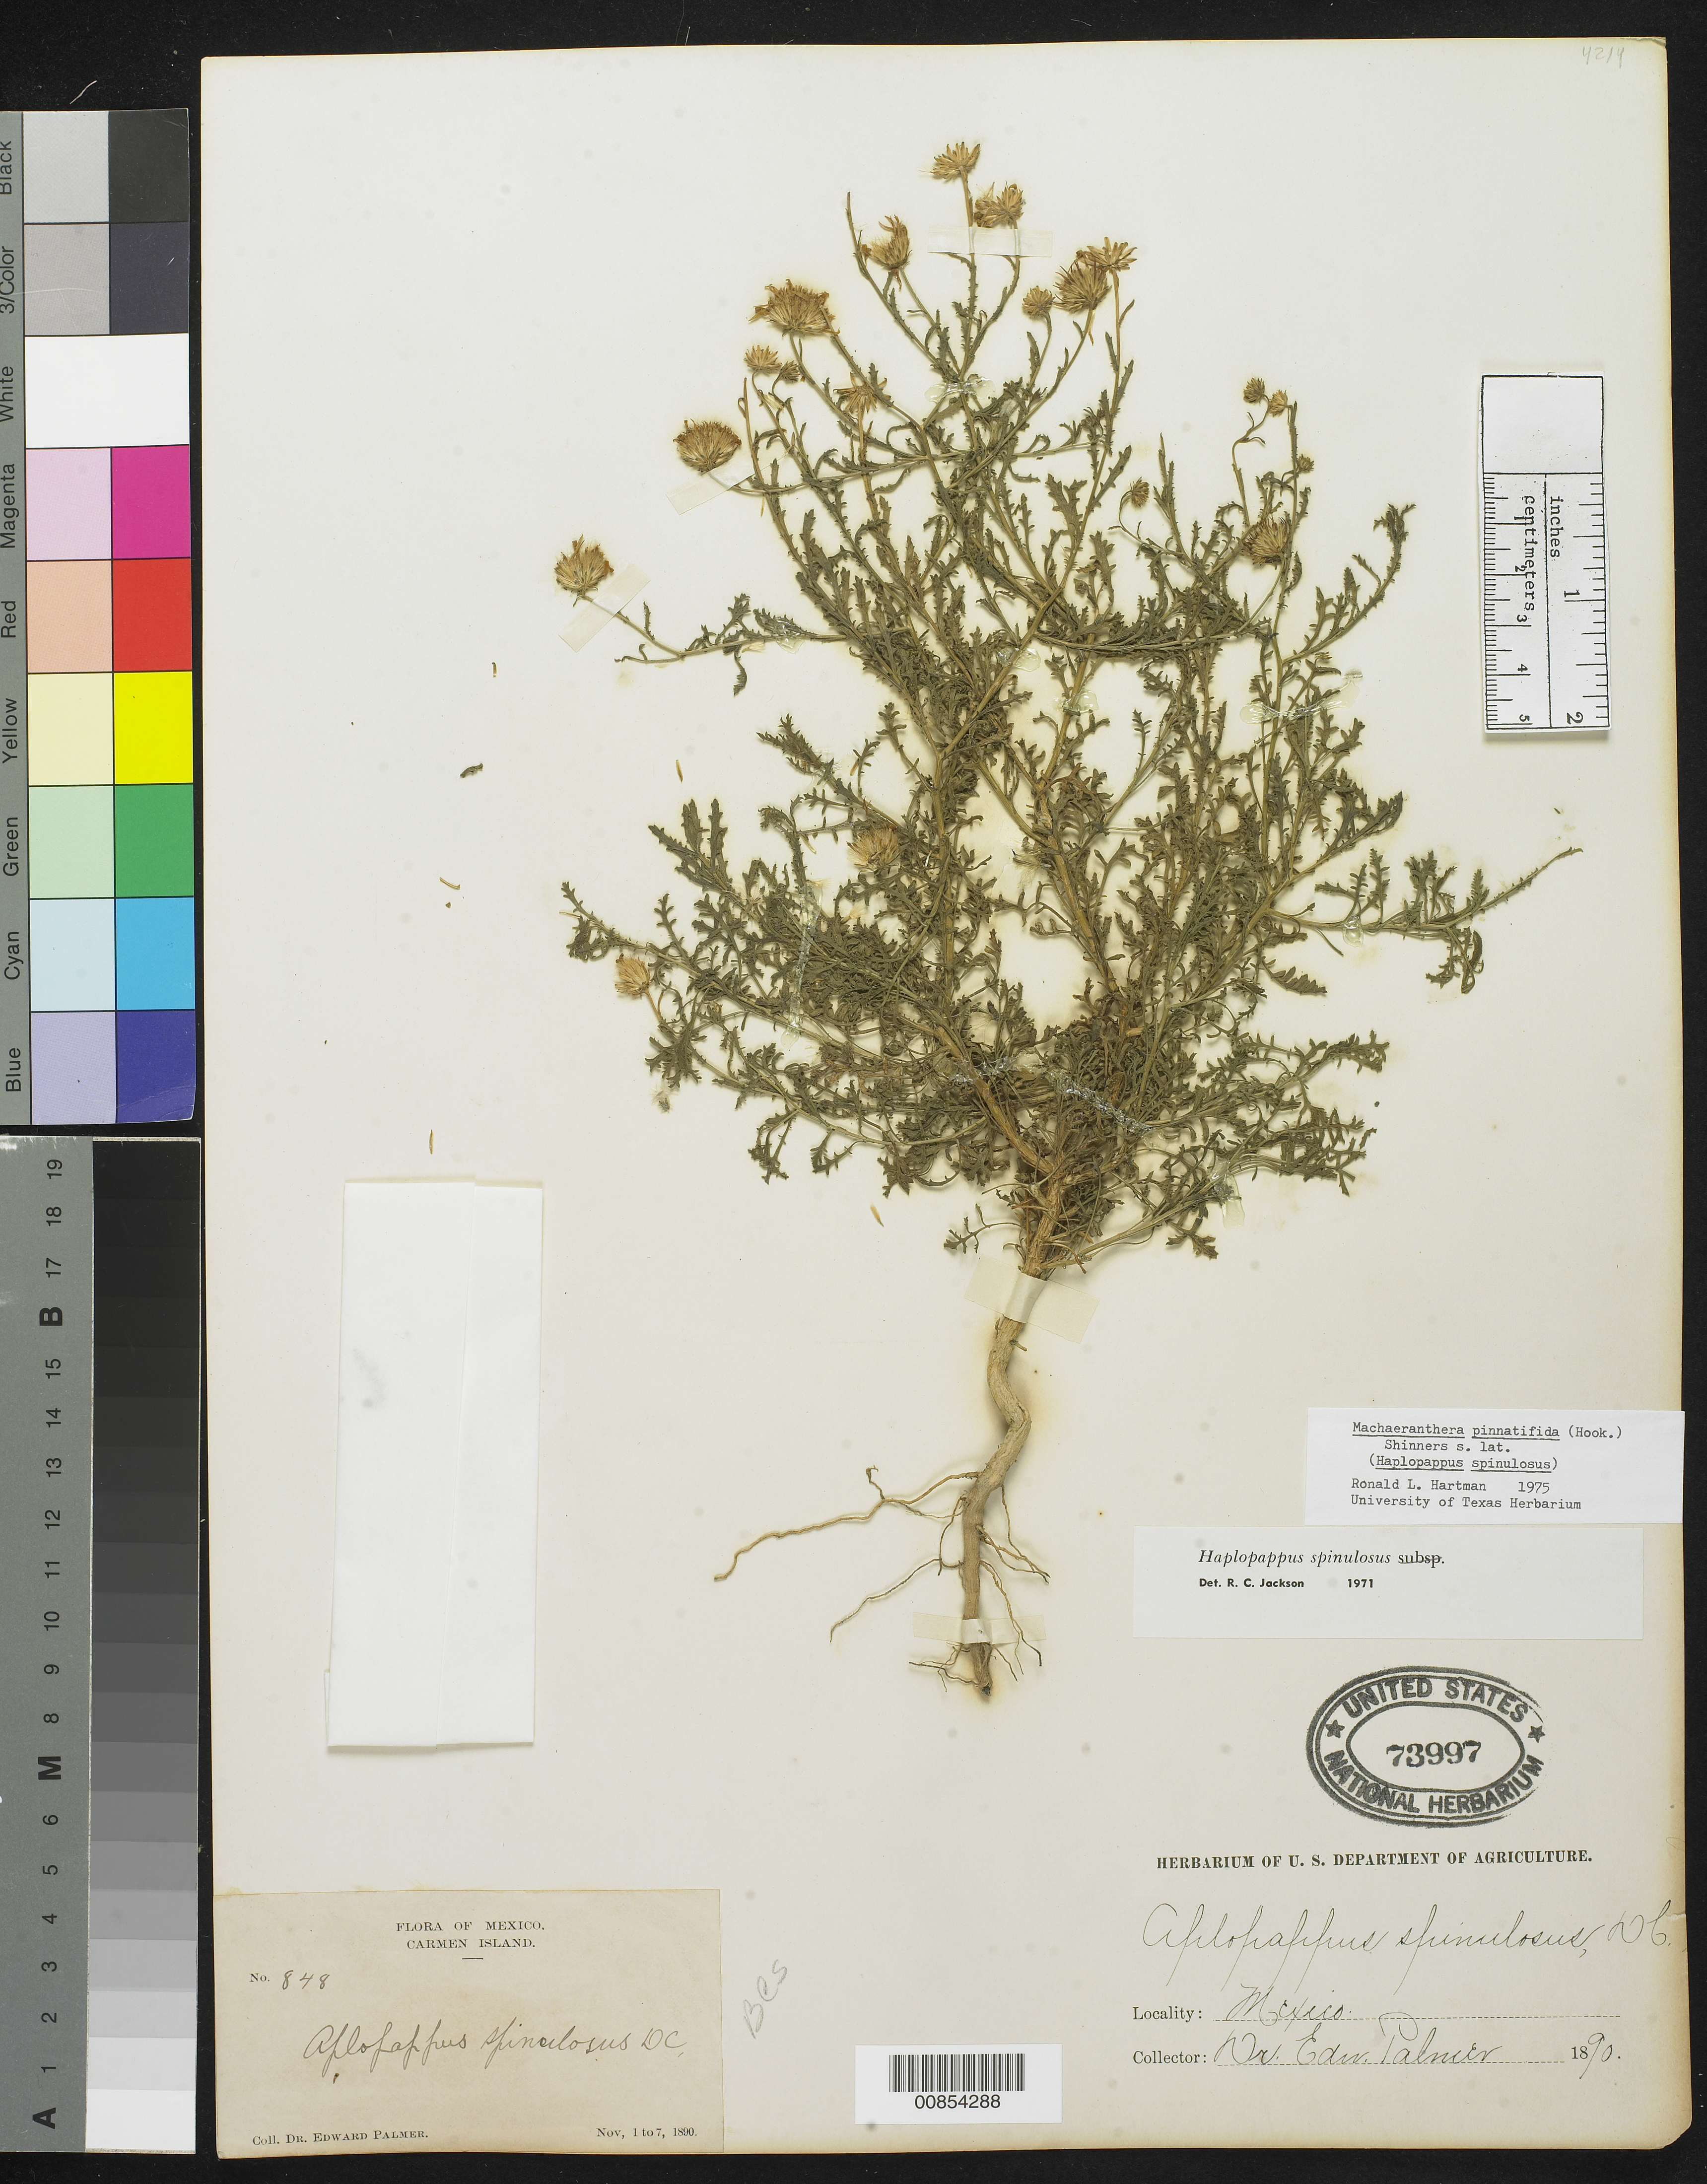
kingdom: Plantae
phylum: Tracheophyta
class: Magnoliopsida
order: Asterales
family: Asteraceae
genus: Machaeranthera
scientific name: Machaeranthera pinnatifida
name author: (Hook.) Shinners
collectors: E. Palmer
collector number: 848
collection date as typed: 01 Nov 1890 to 07 Nov 1890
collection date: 1890-11-01/1890-11-07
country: Mexico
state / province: Baja California Sur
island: Carmen I.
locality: Carmen Island, Baja California Sur.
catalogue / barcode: US 73997